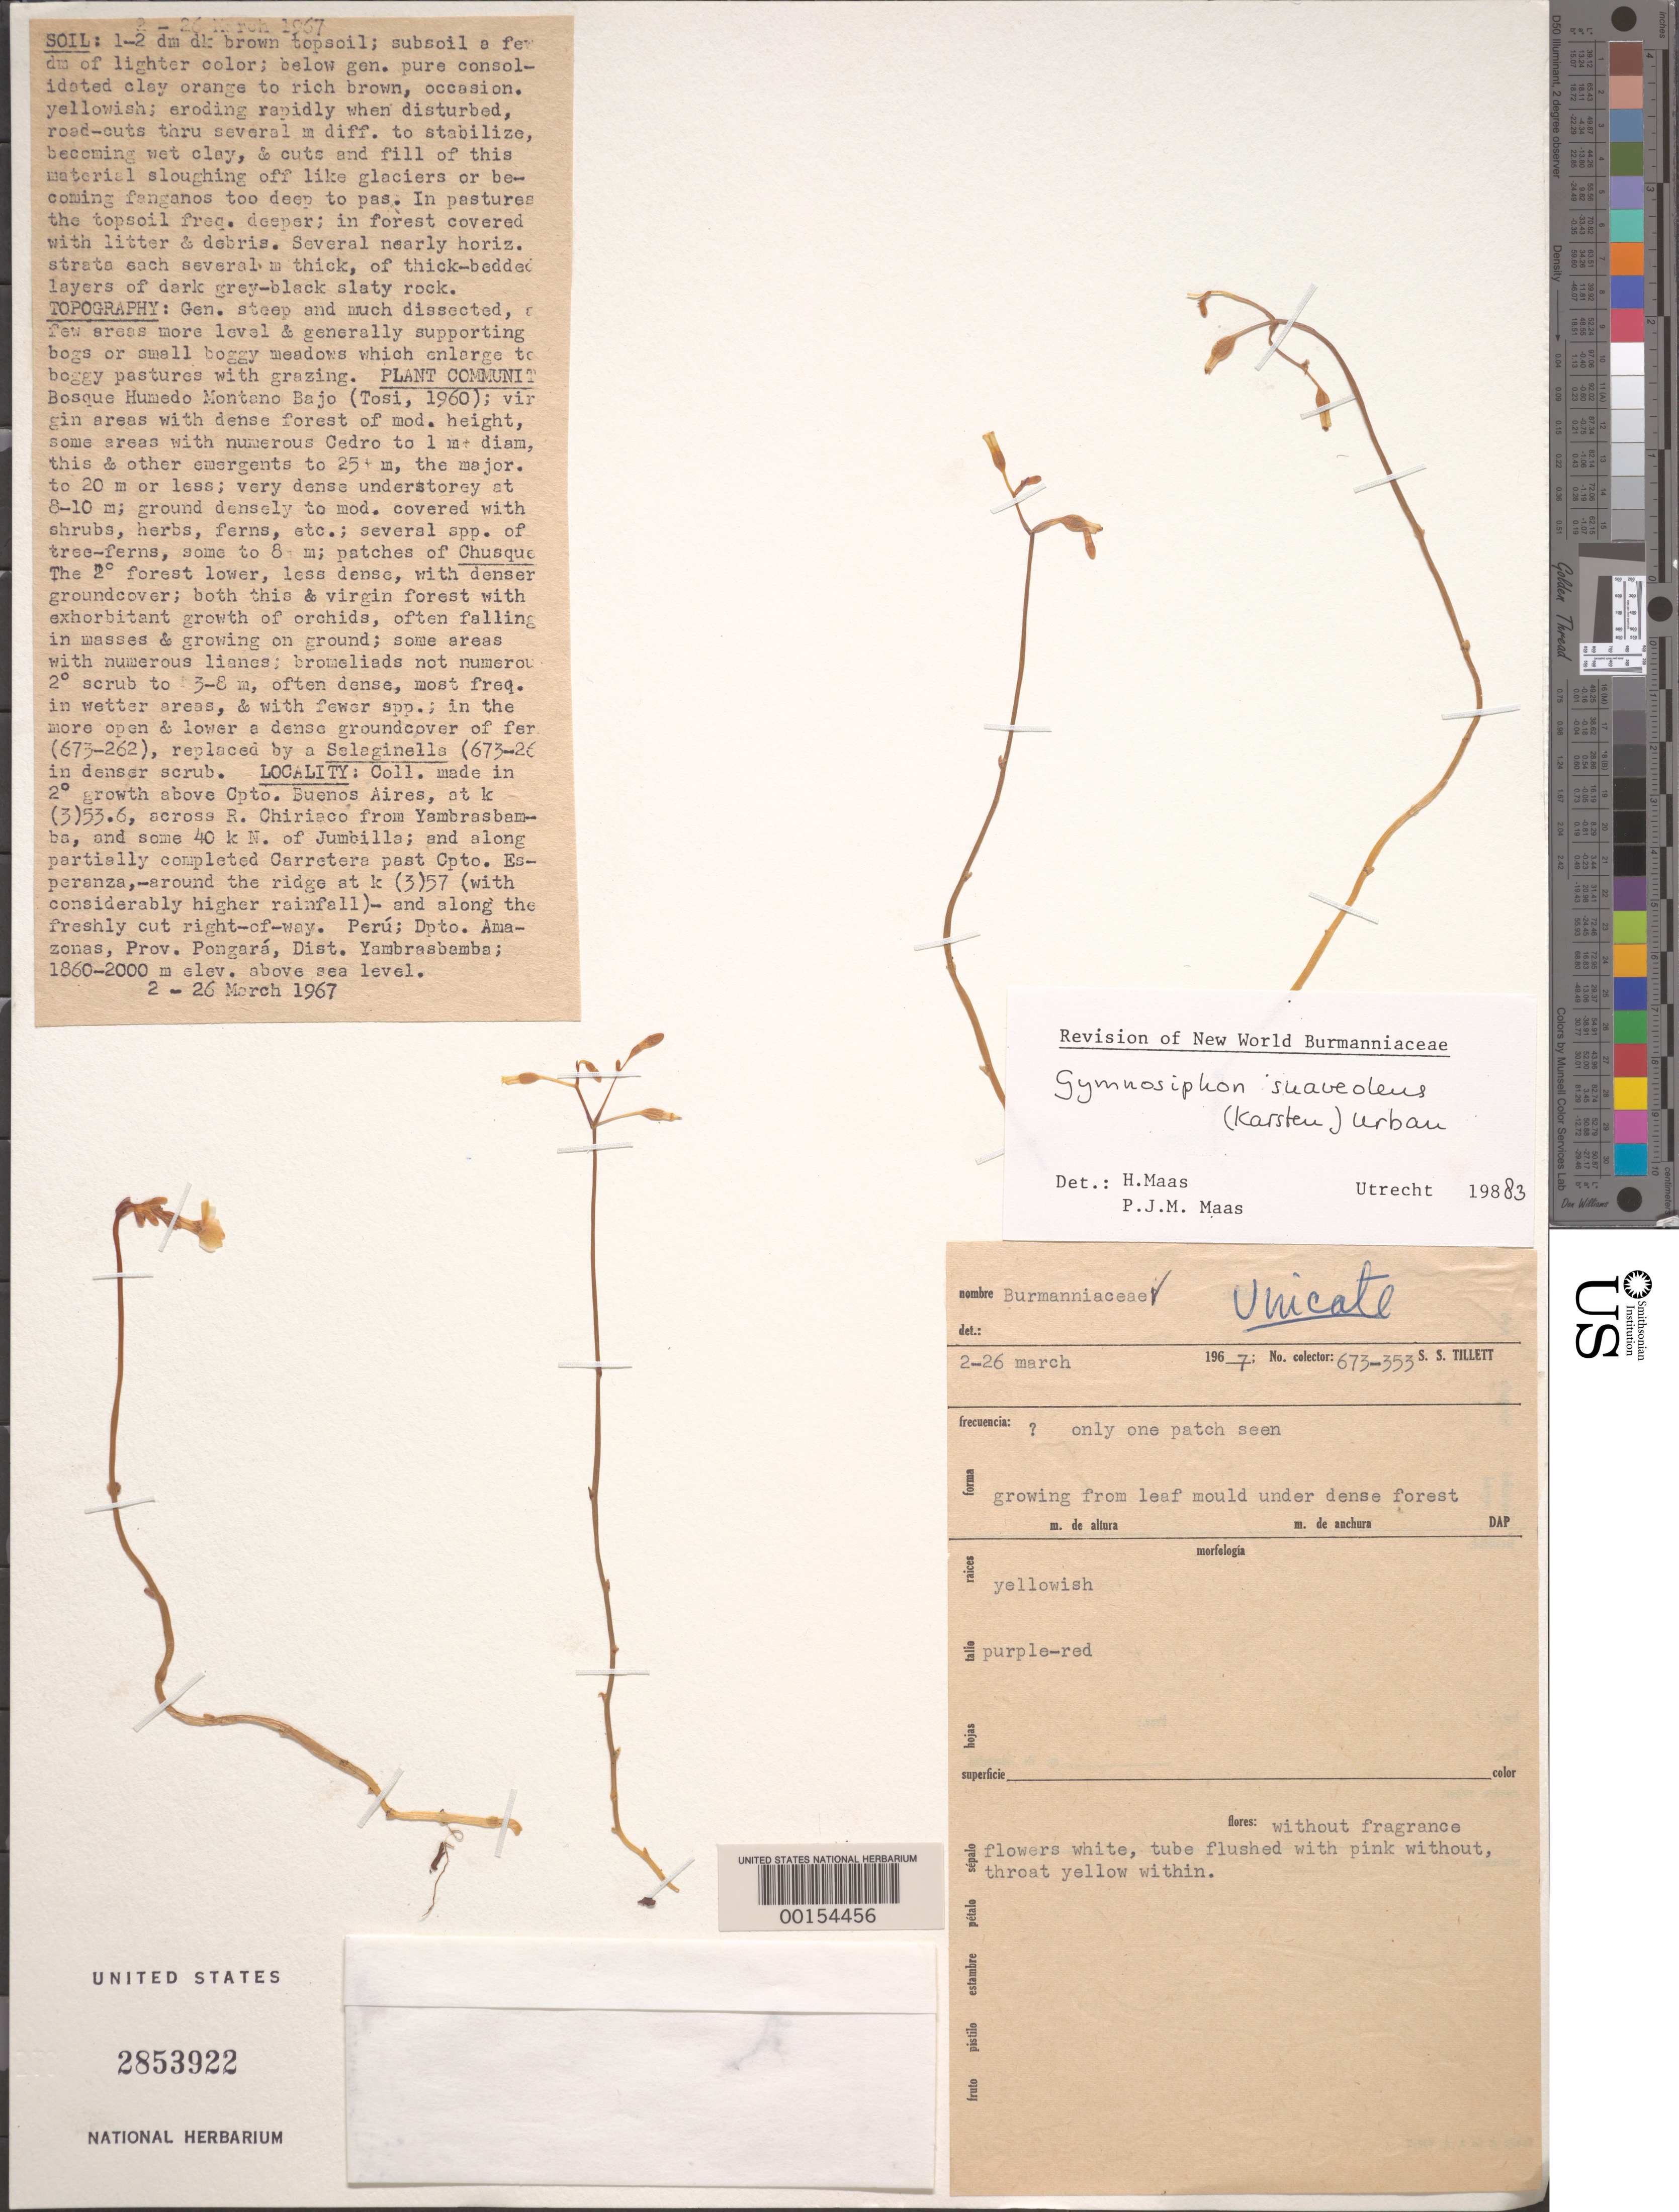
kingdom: Plantae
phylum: Tracheophyta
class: Liliopsida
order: Dioscoreales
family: Burmanniaceae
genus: Gymnosiphon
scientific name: Gymnosiphon suaveolens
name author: (H. Karst.) Urb.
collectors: S. S. Tillett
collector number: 673-353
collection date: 1967-03-02/1967-03-26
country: Peru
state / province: Amazonas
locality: Above Cpto. Buenos Aires, at k (3)53.6, across R. Chiriaco from Yambrasbamba, and some 40 k N. of Jumbilla; and along partially completed Carretera past Cpto. Esperanza,- around the ridge at k (3)57, Dist. Yambrasbamba, Prov. Pongará, Dpto. Amazonas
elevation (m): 1860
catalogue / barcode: US 2853922